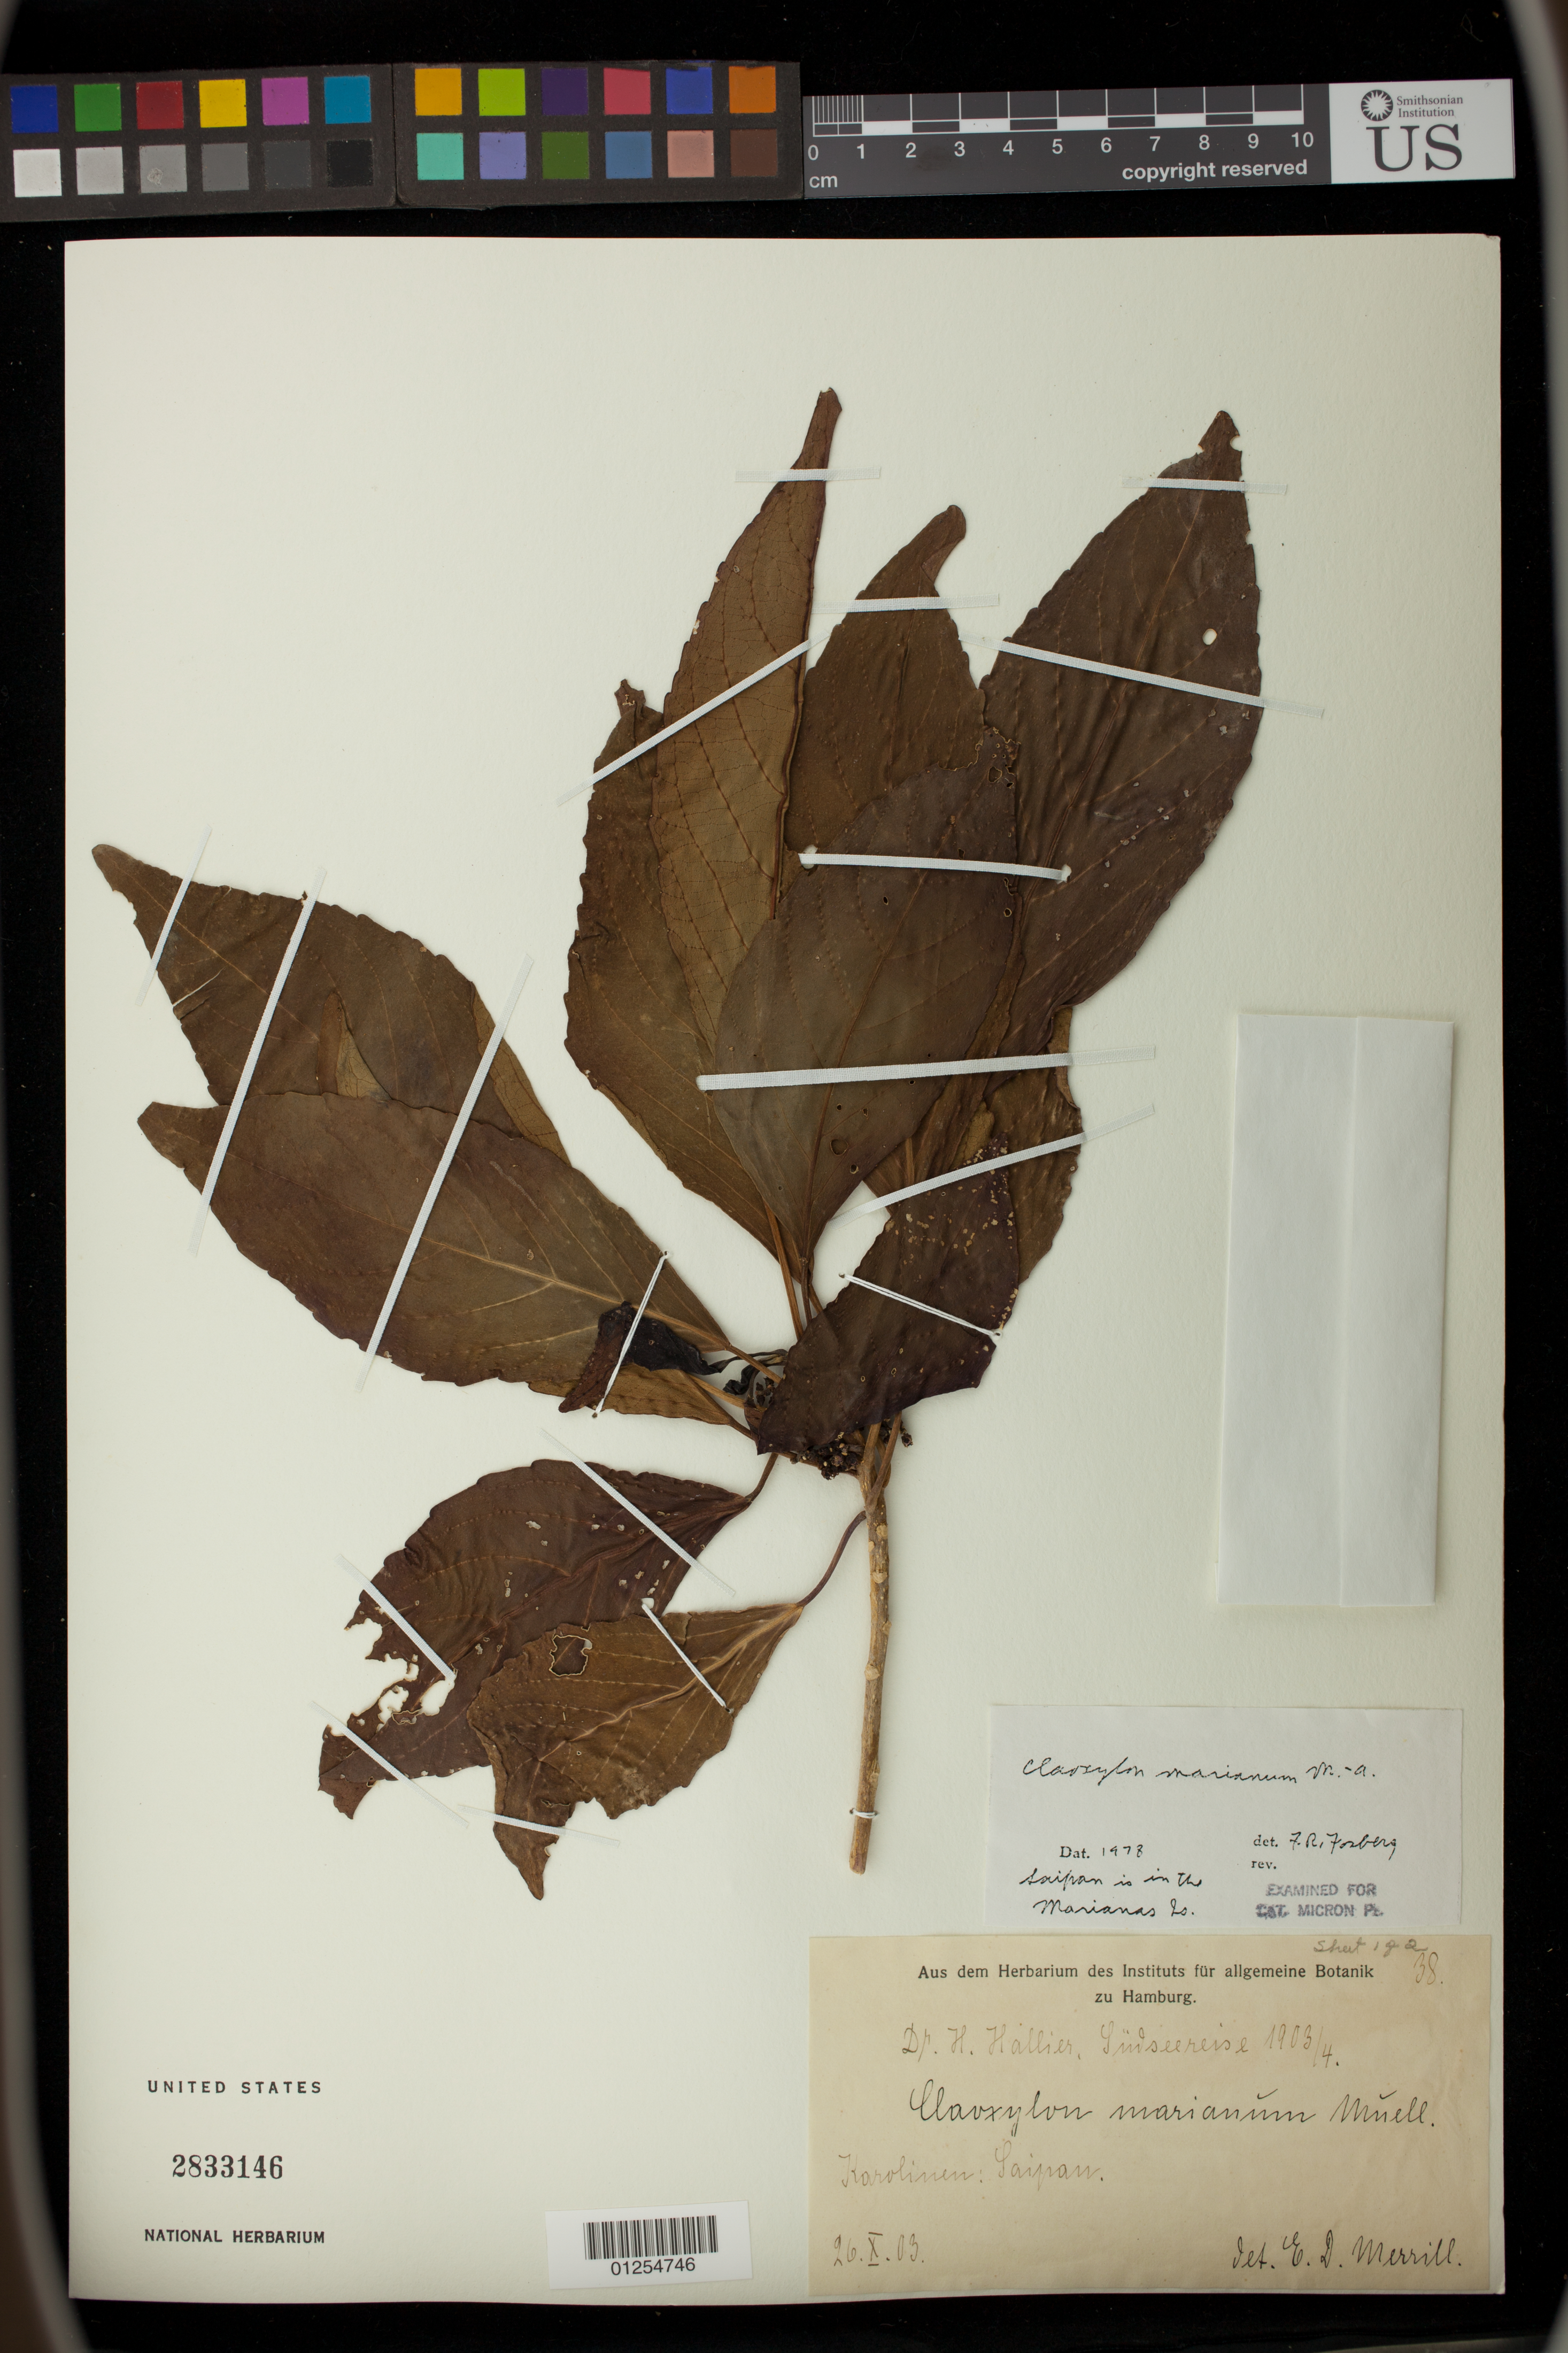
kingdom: Plantae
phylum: Tracheophyta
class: Magnoliopsida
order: Malpighiales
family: Euphorbiaceae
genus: Claoxylon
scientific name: Claoxylon marianum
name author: Müll. Arg.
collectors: H. G. Hallier & -. Suiseereise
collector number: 38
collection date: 1903-04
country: Northern Mariana Islands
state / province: Saipan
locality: Karolinen [Caroline Islands]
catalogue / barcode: US 2833146